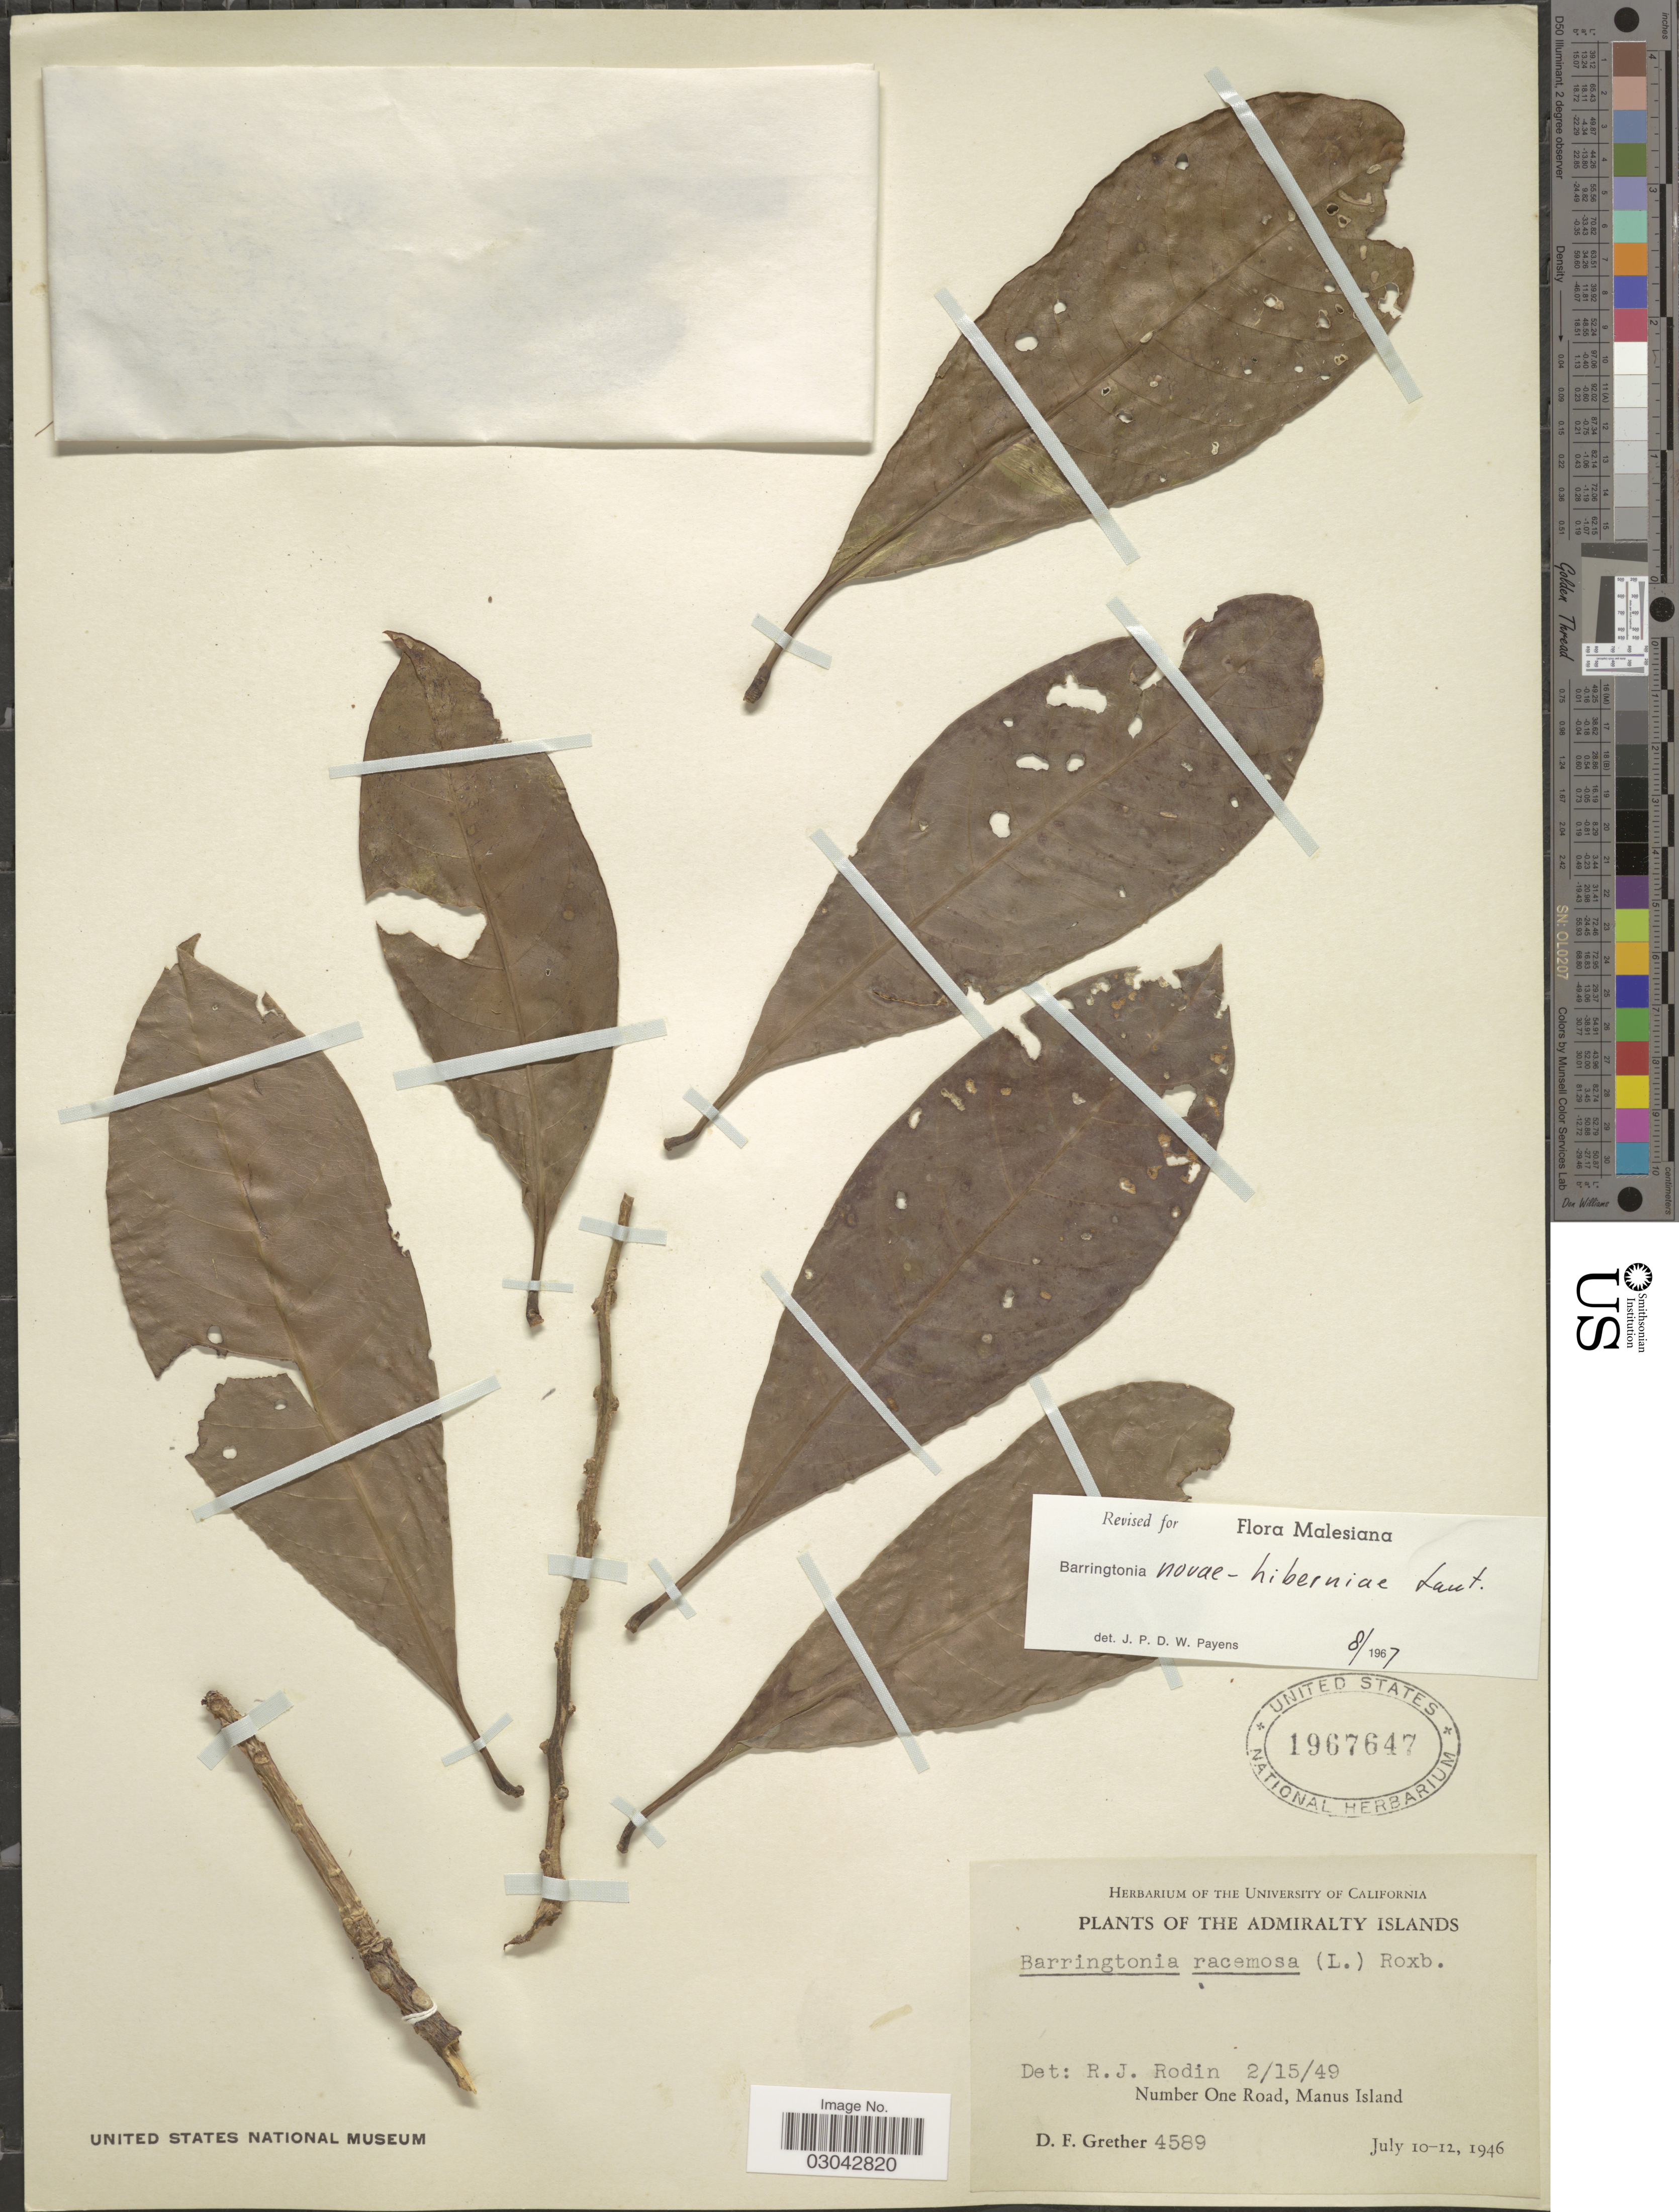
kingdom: Plantae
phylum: Tracheophyta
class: Magnoliopsida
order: Ericales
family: Lecythidaceae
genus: Barringtonia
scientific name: Barringtonia novae-hiberniae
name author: Lauterb.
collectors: D. F. Grether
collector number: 4589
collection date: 1946-07-10/1946-07-12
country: Papua New Guinea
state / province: Manus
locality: Admiralty Islands. Number One Road, Manus Island.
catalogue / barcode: US 1967647